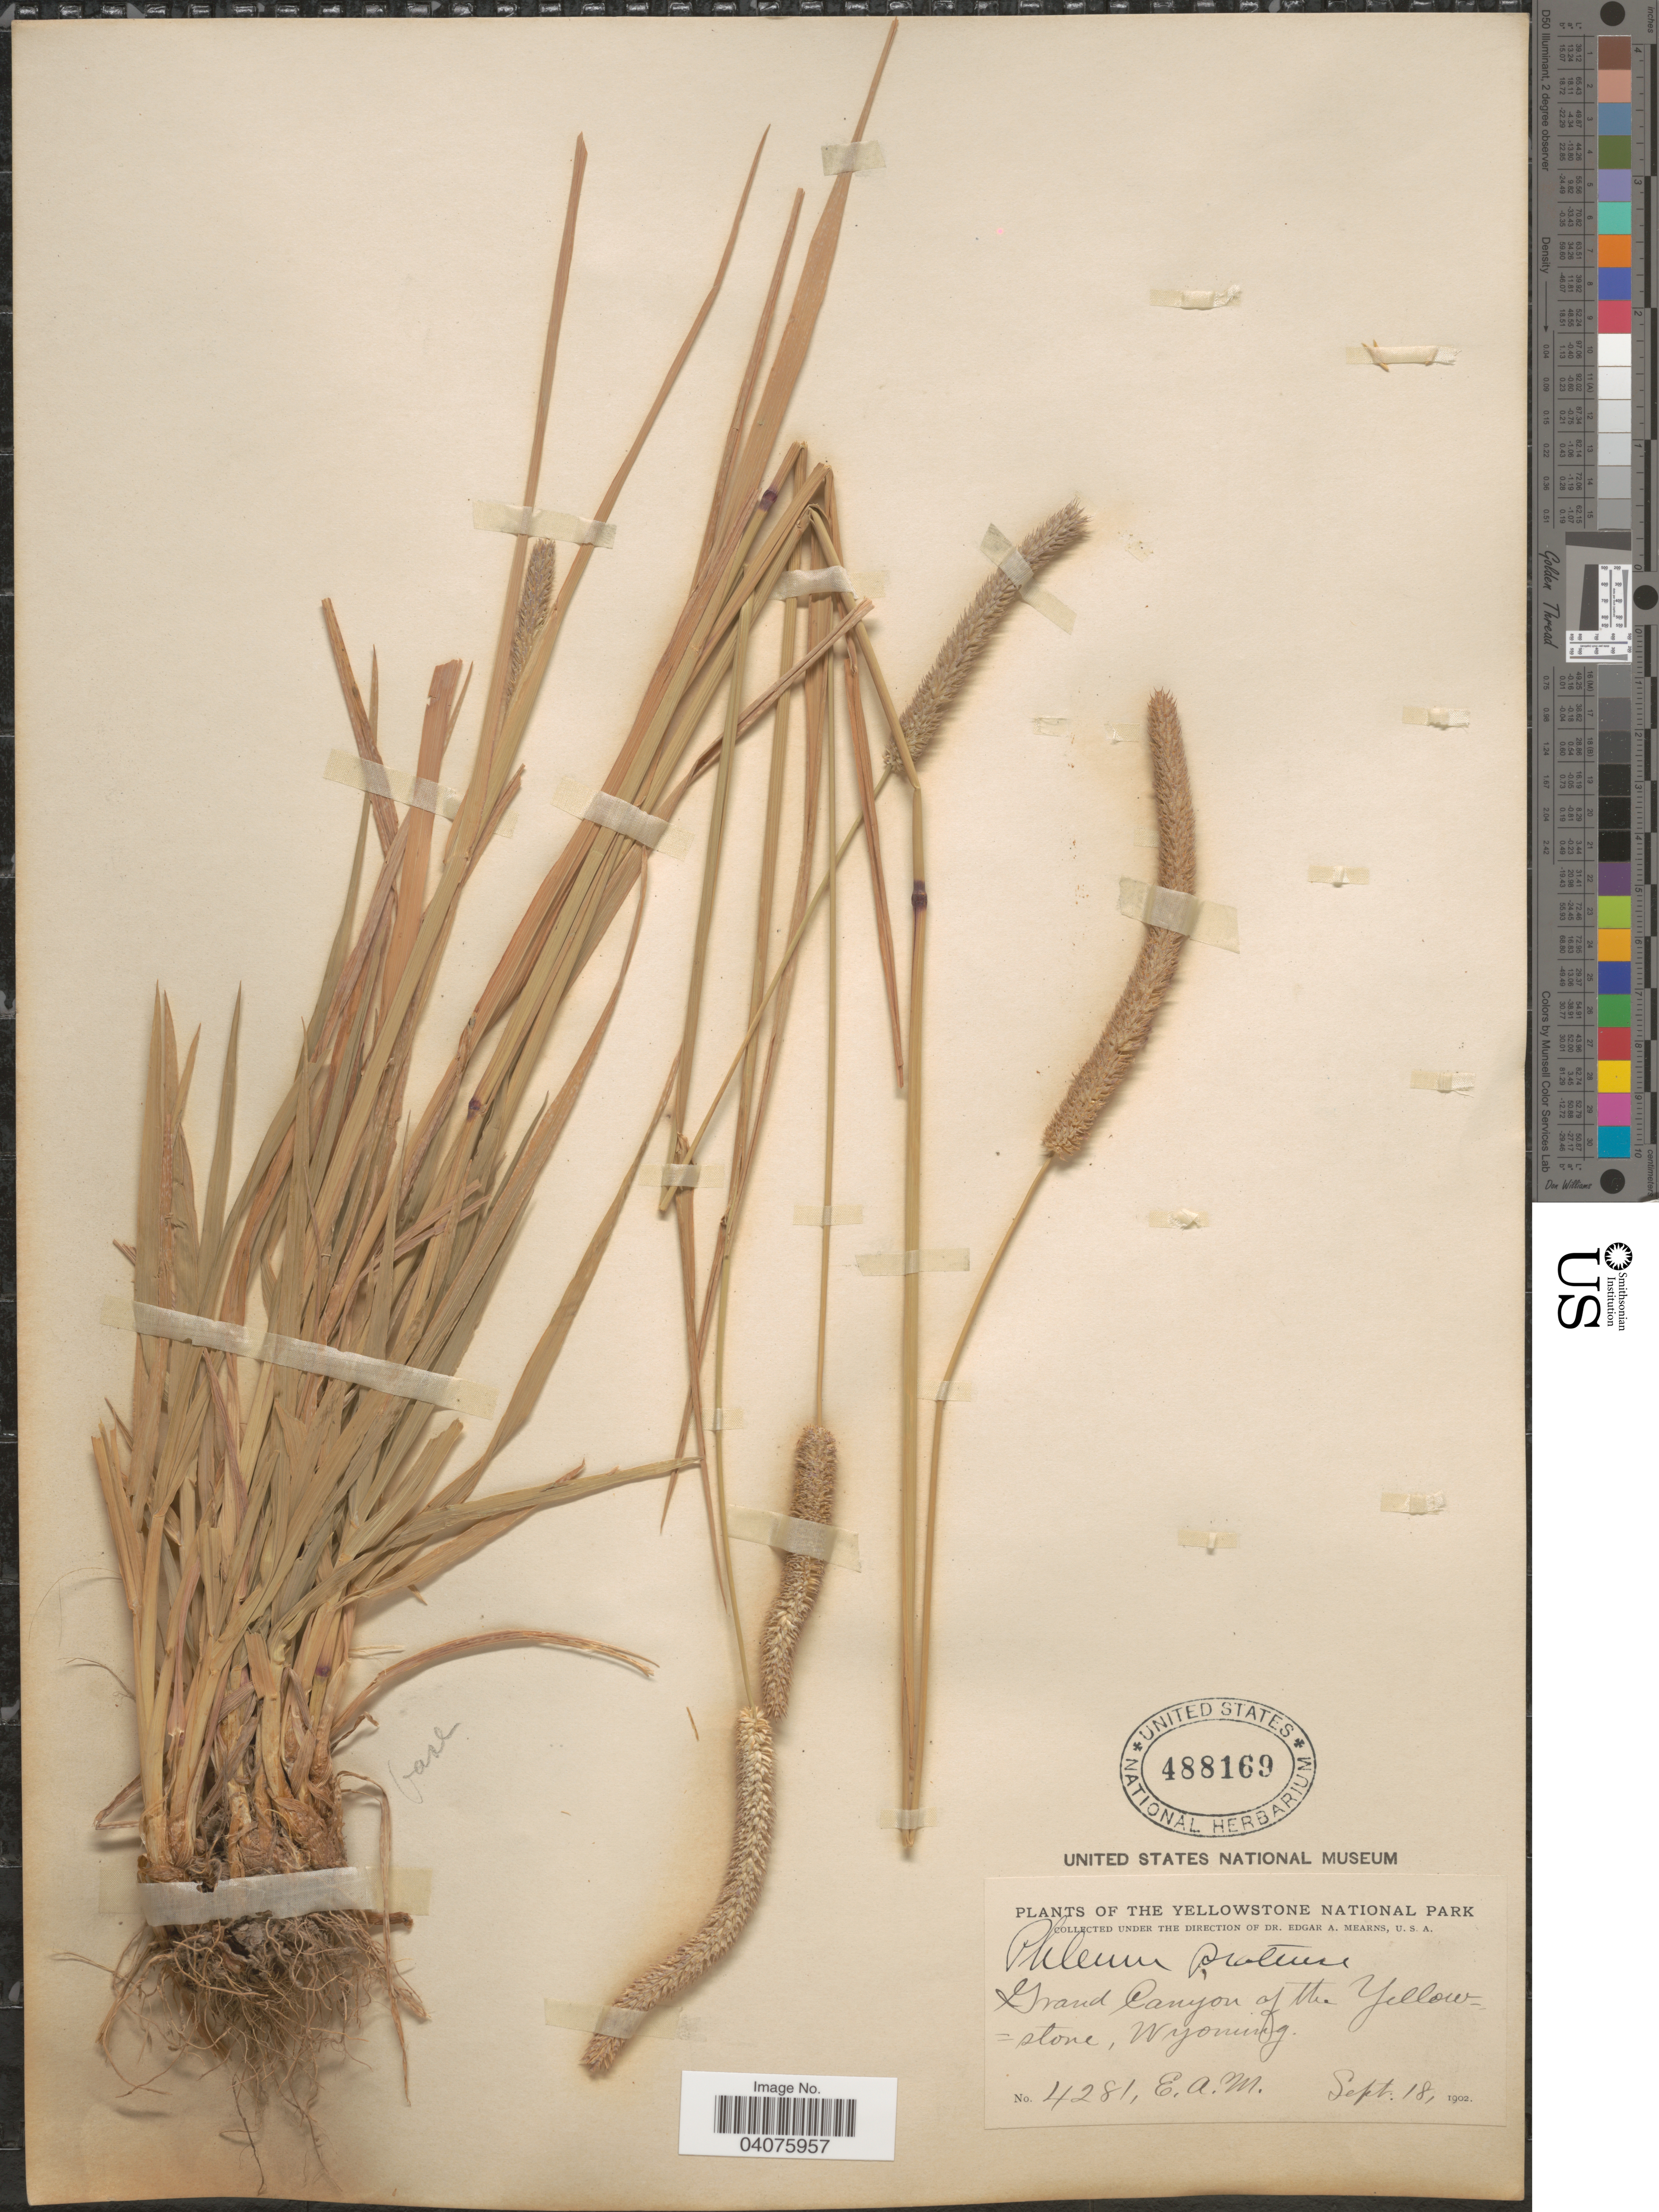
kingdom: Plantae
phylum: Tracheophyta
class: Liliopsida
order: Poales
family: Poaceae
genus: Phleum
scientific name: Phleum pratense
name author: L.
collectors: E. A. Mearns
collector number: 4281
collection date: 1902-09-18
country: United States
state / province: Wyoming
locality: The Yellowstone National Park. Grand Canyon of the Yellowstone.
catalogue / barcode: US 488169